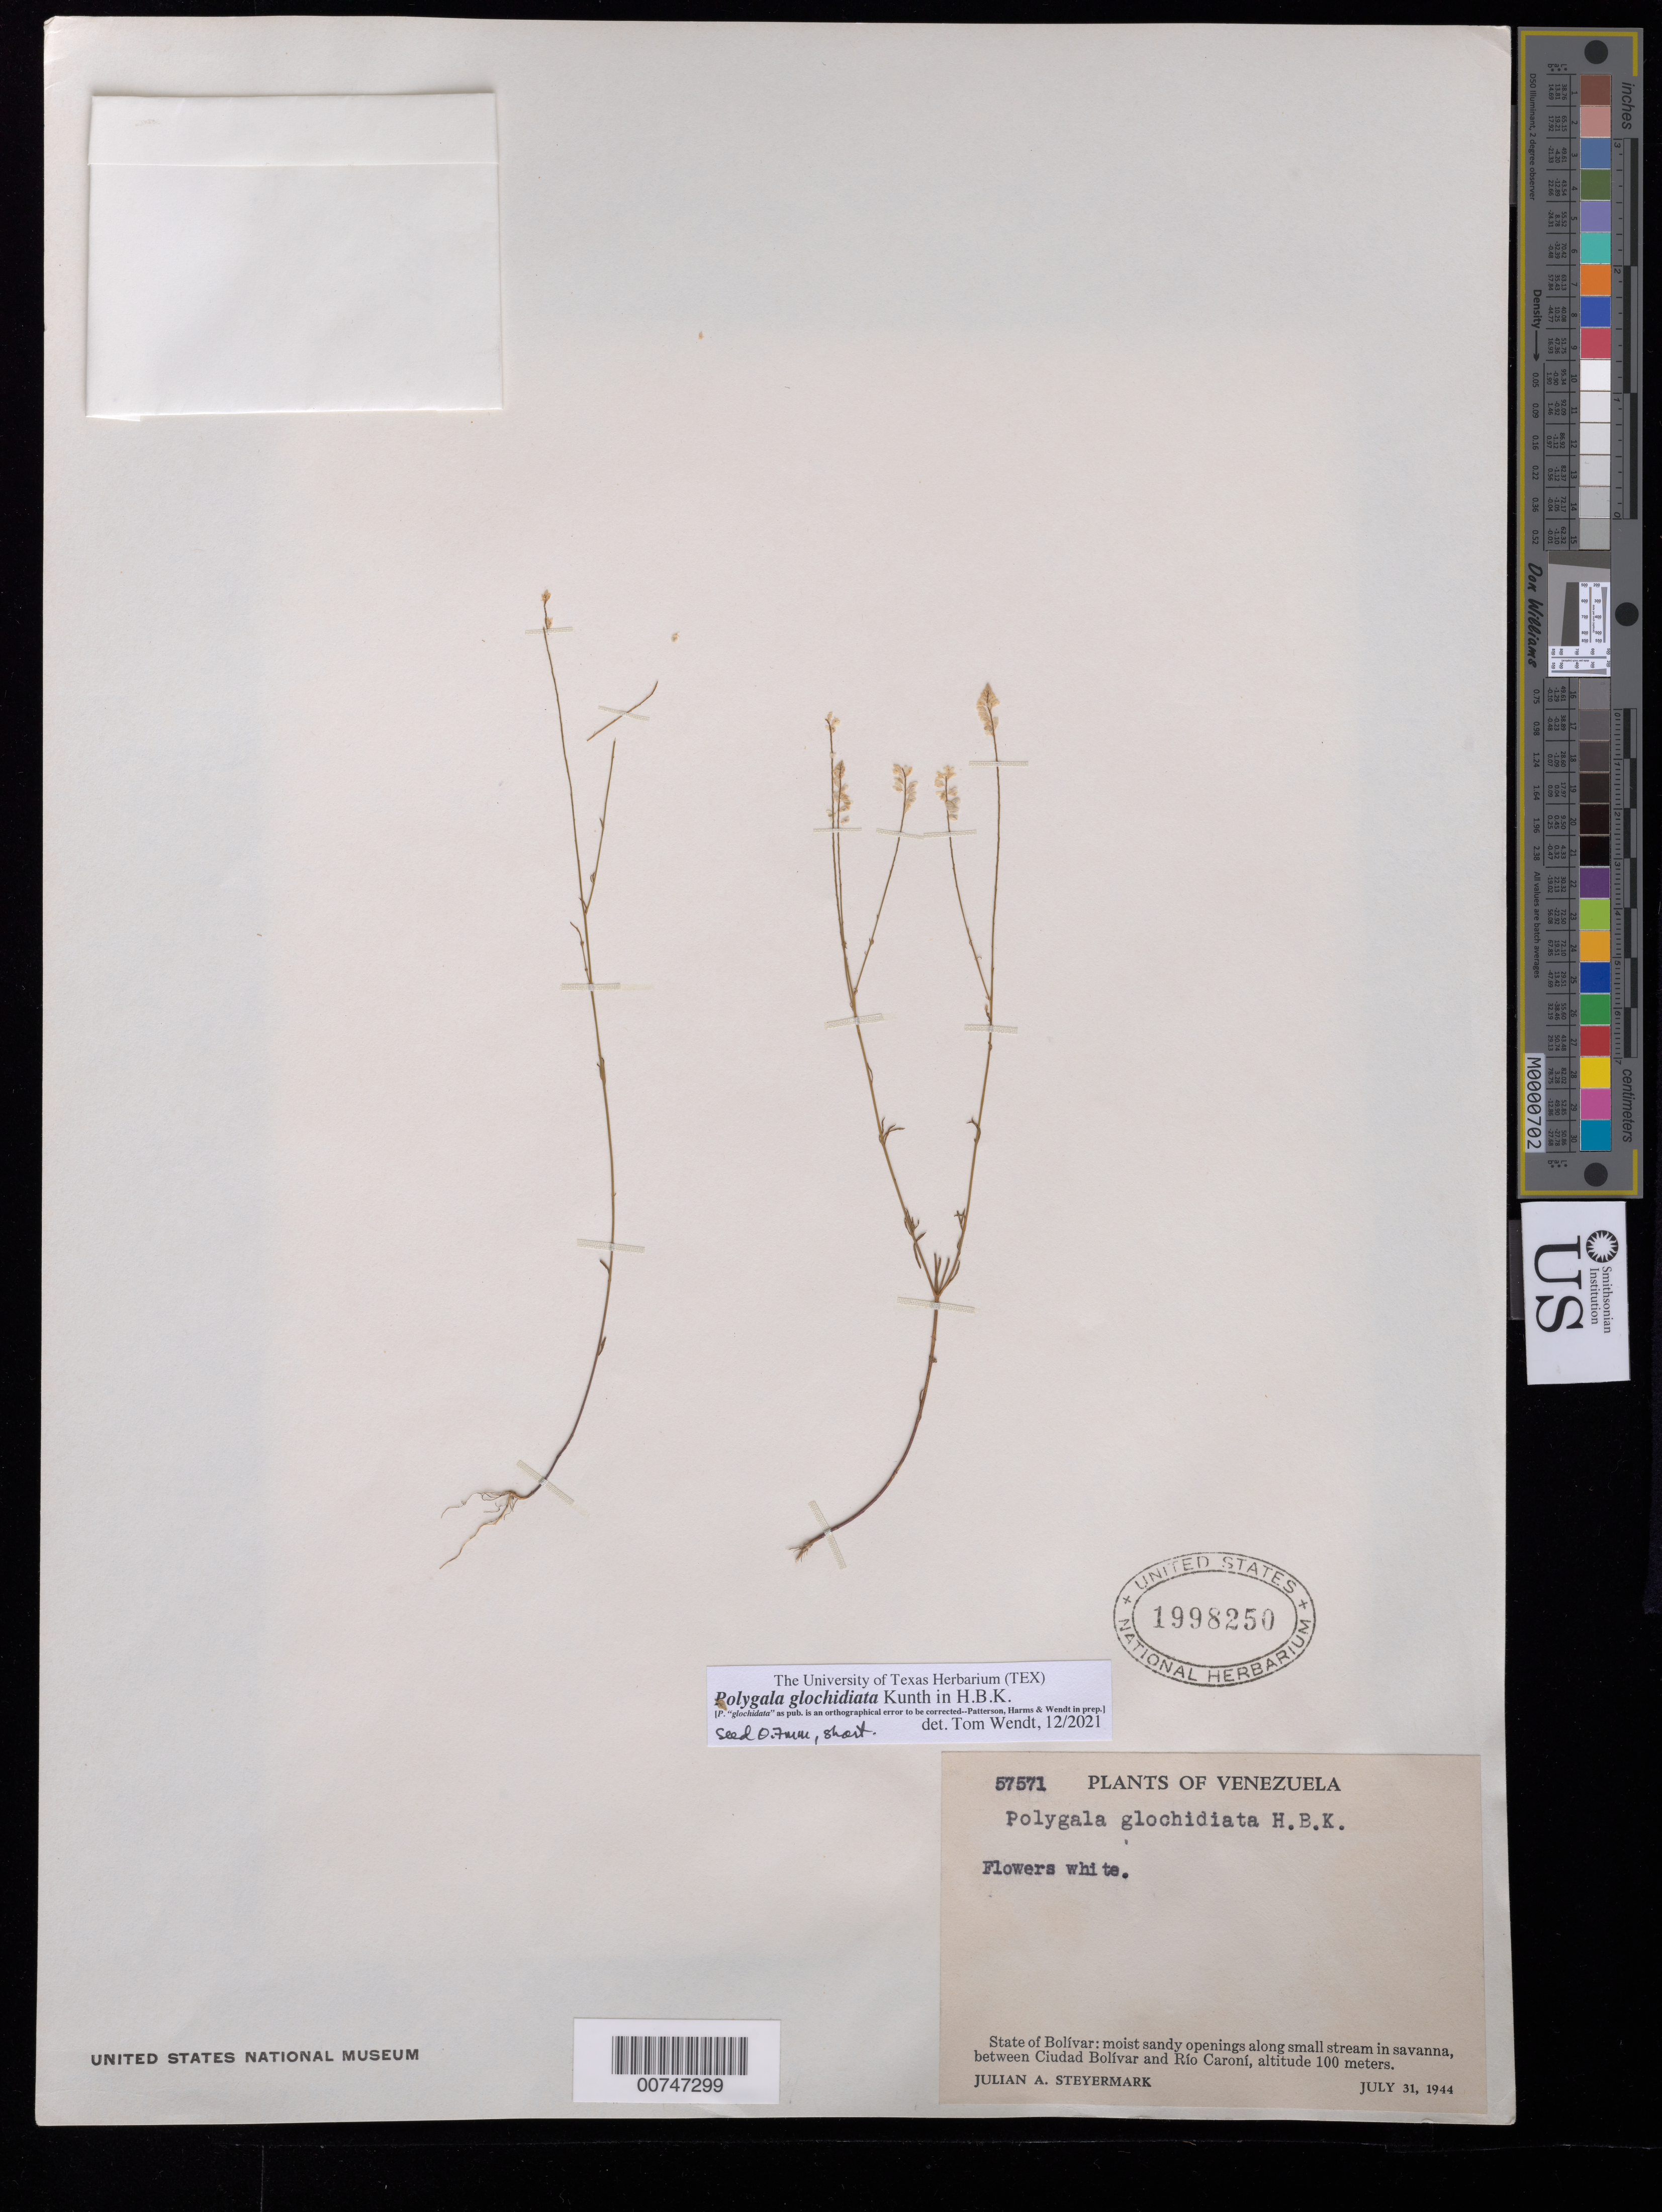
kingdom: Plantae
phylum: Tracheophyta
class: Magnoliopsida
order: Fabales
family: Polygalaceae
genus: Polygala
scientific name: Polygala glochidiata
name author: Kunth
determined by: Wendt, Thomas L.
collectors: J. Steyermark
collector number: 57571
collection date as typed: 31-Jul-44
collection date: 1944-07-31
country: Venezuela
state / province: Bolívar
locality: Ciudad Bolívar to Río Caroní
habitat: Moist sandy openings along small stream in savanna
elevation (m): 100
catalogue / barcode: US 1998250